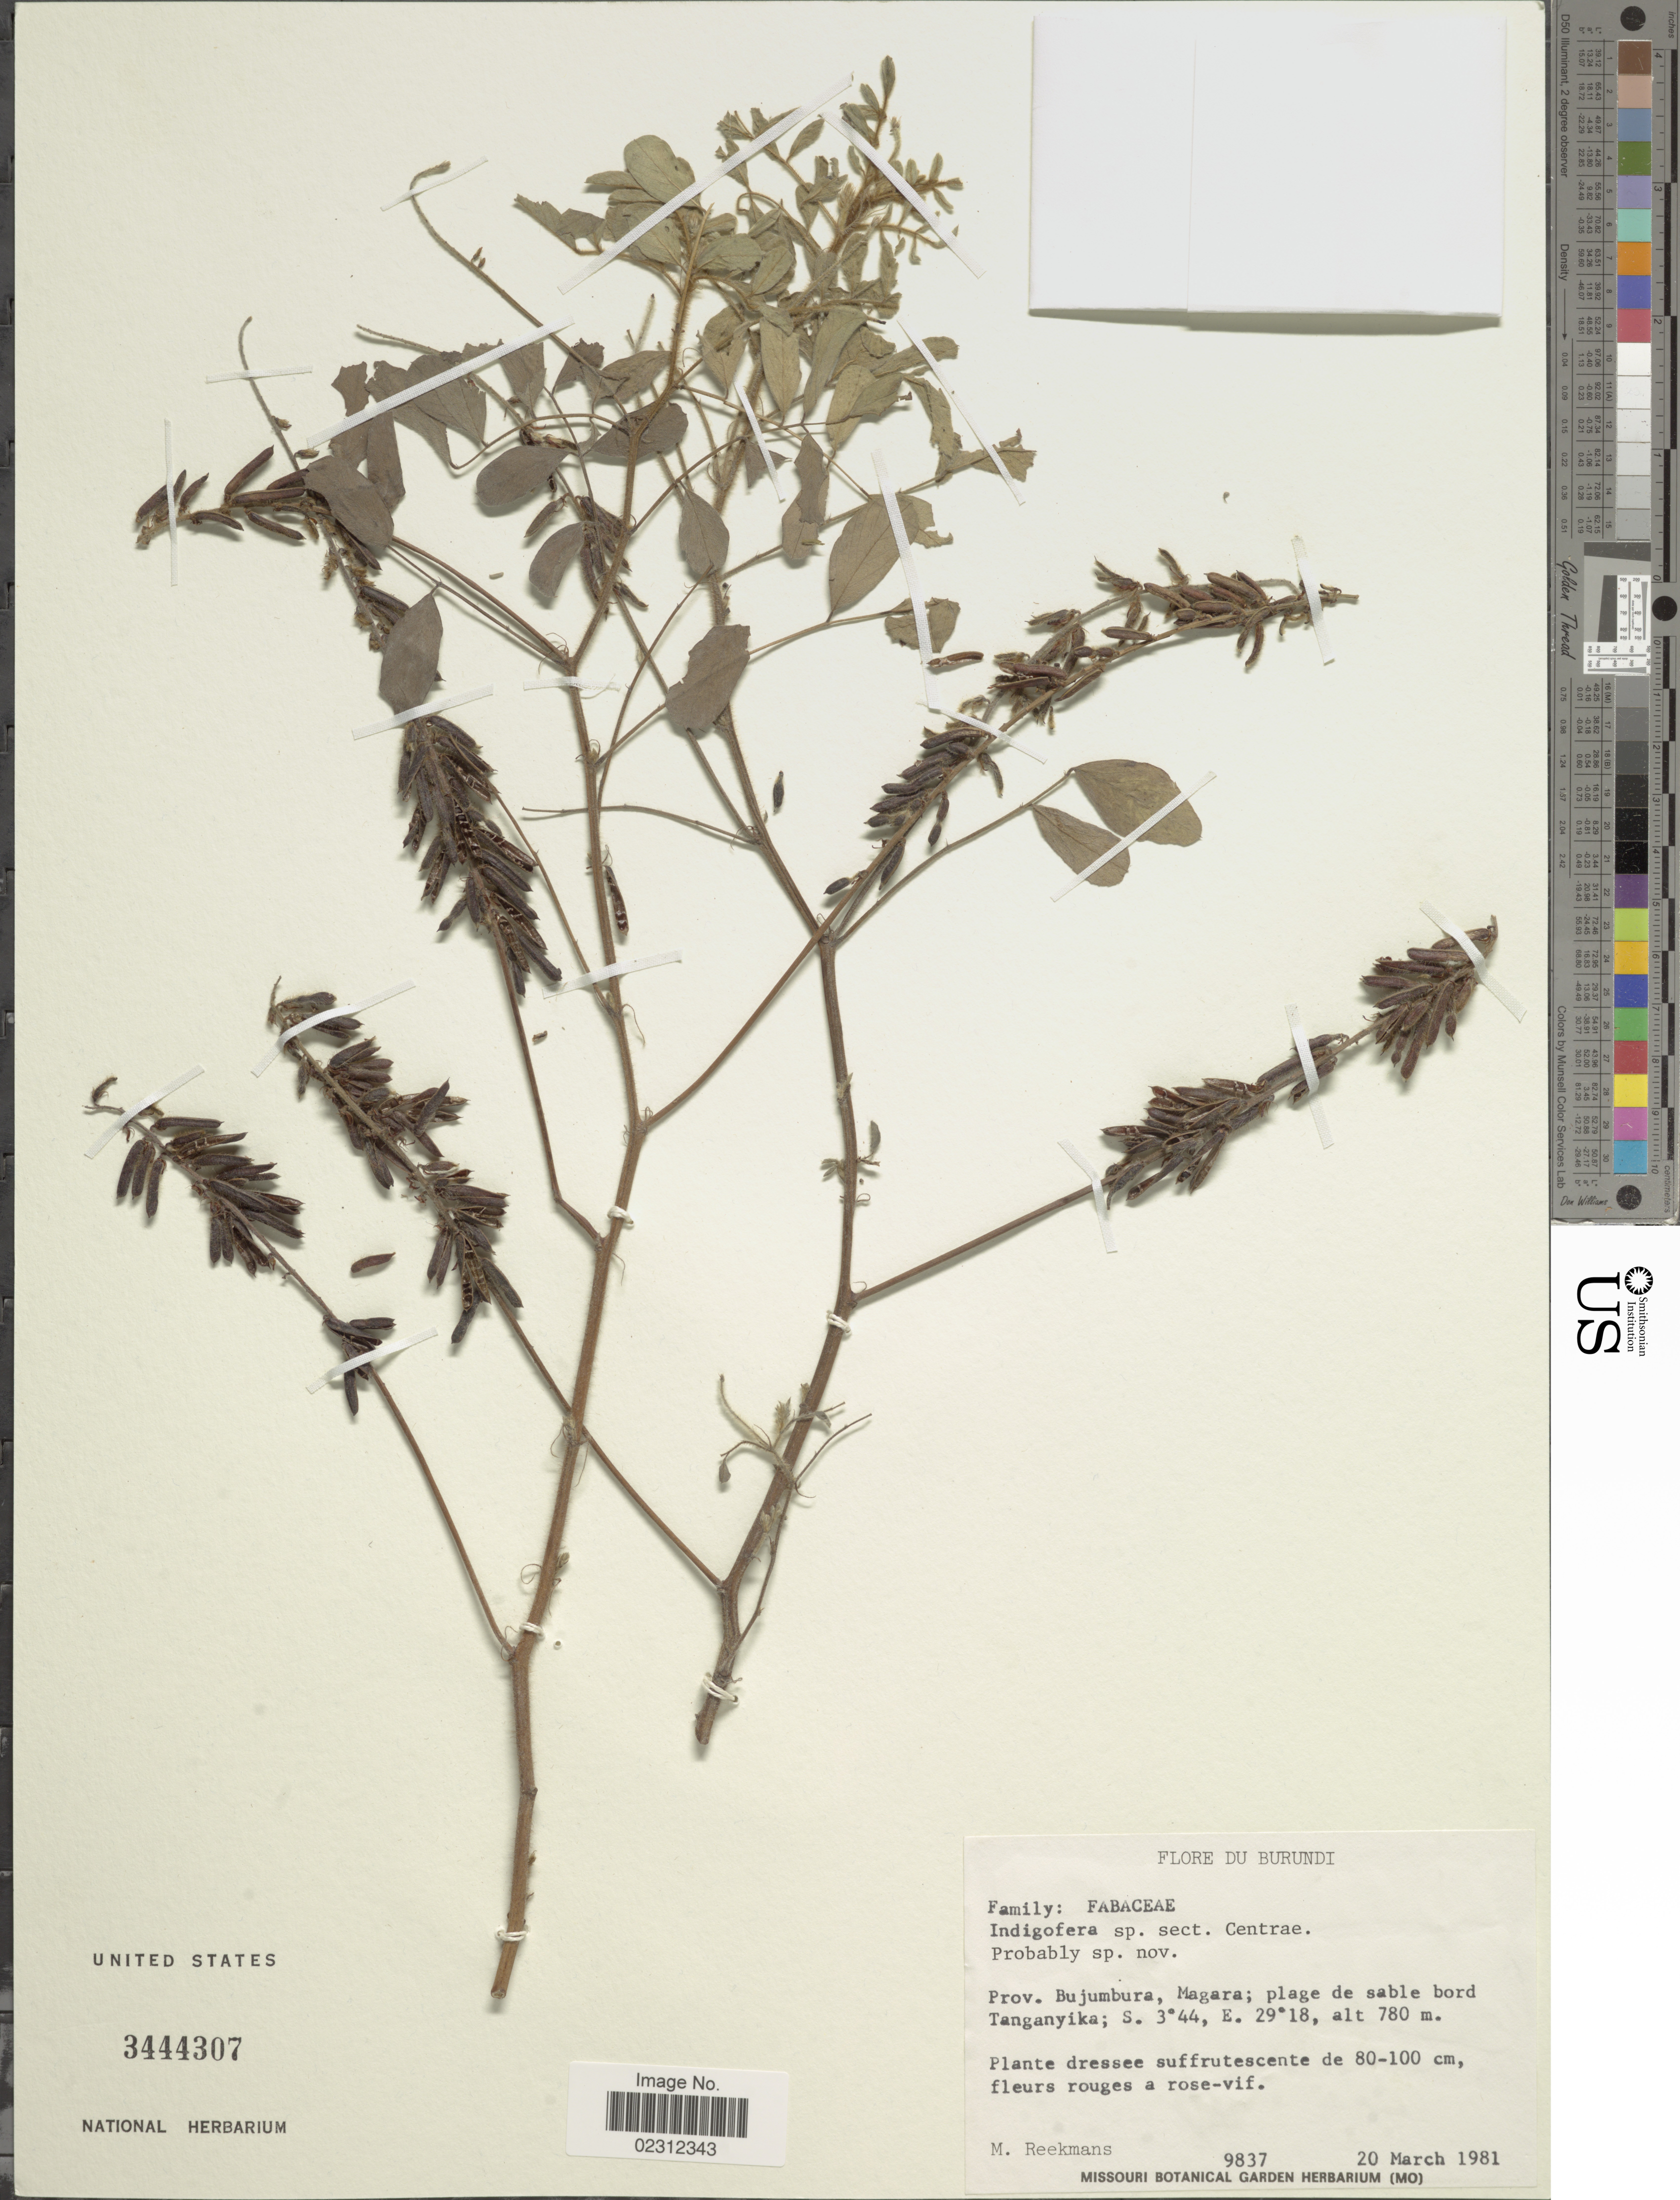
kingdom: Plantae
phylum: Tracheophyta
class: Magnoliopsida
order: Fabales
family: Fabaceae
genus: Indigofera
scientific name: Indigofera sp.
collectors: M. Reekmans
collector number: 9837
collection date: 1981-03-20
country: Burundi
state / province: Bujumura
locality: Magara; plage de sable bord Tanganyika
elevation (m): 780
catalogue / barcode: US 3444307